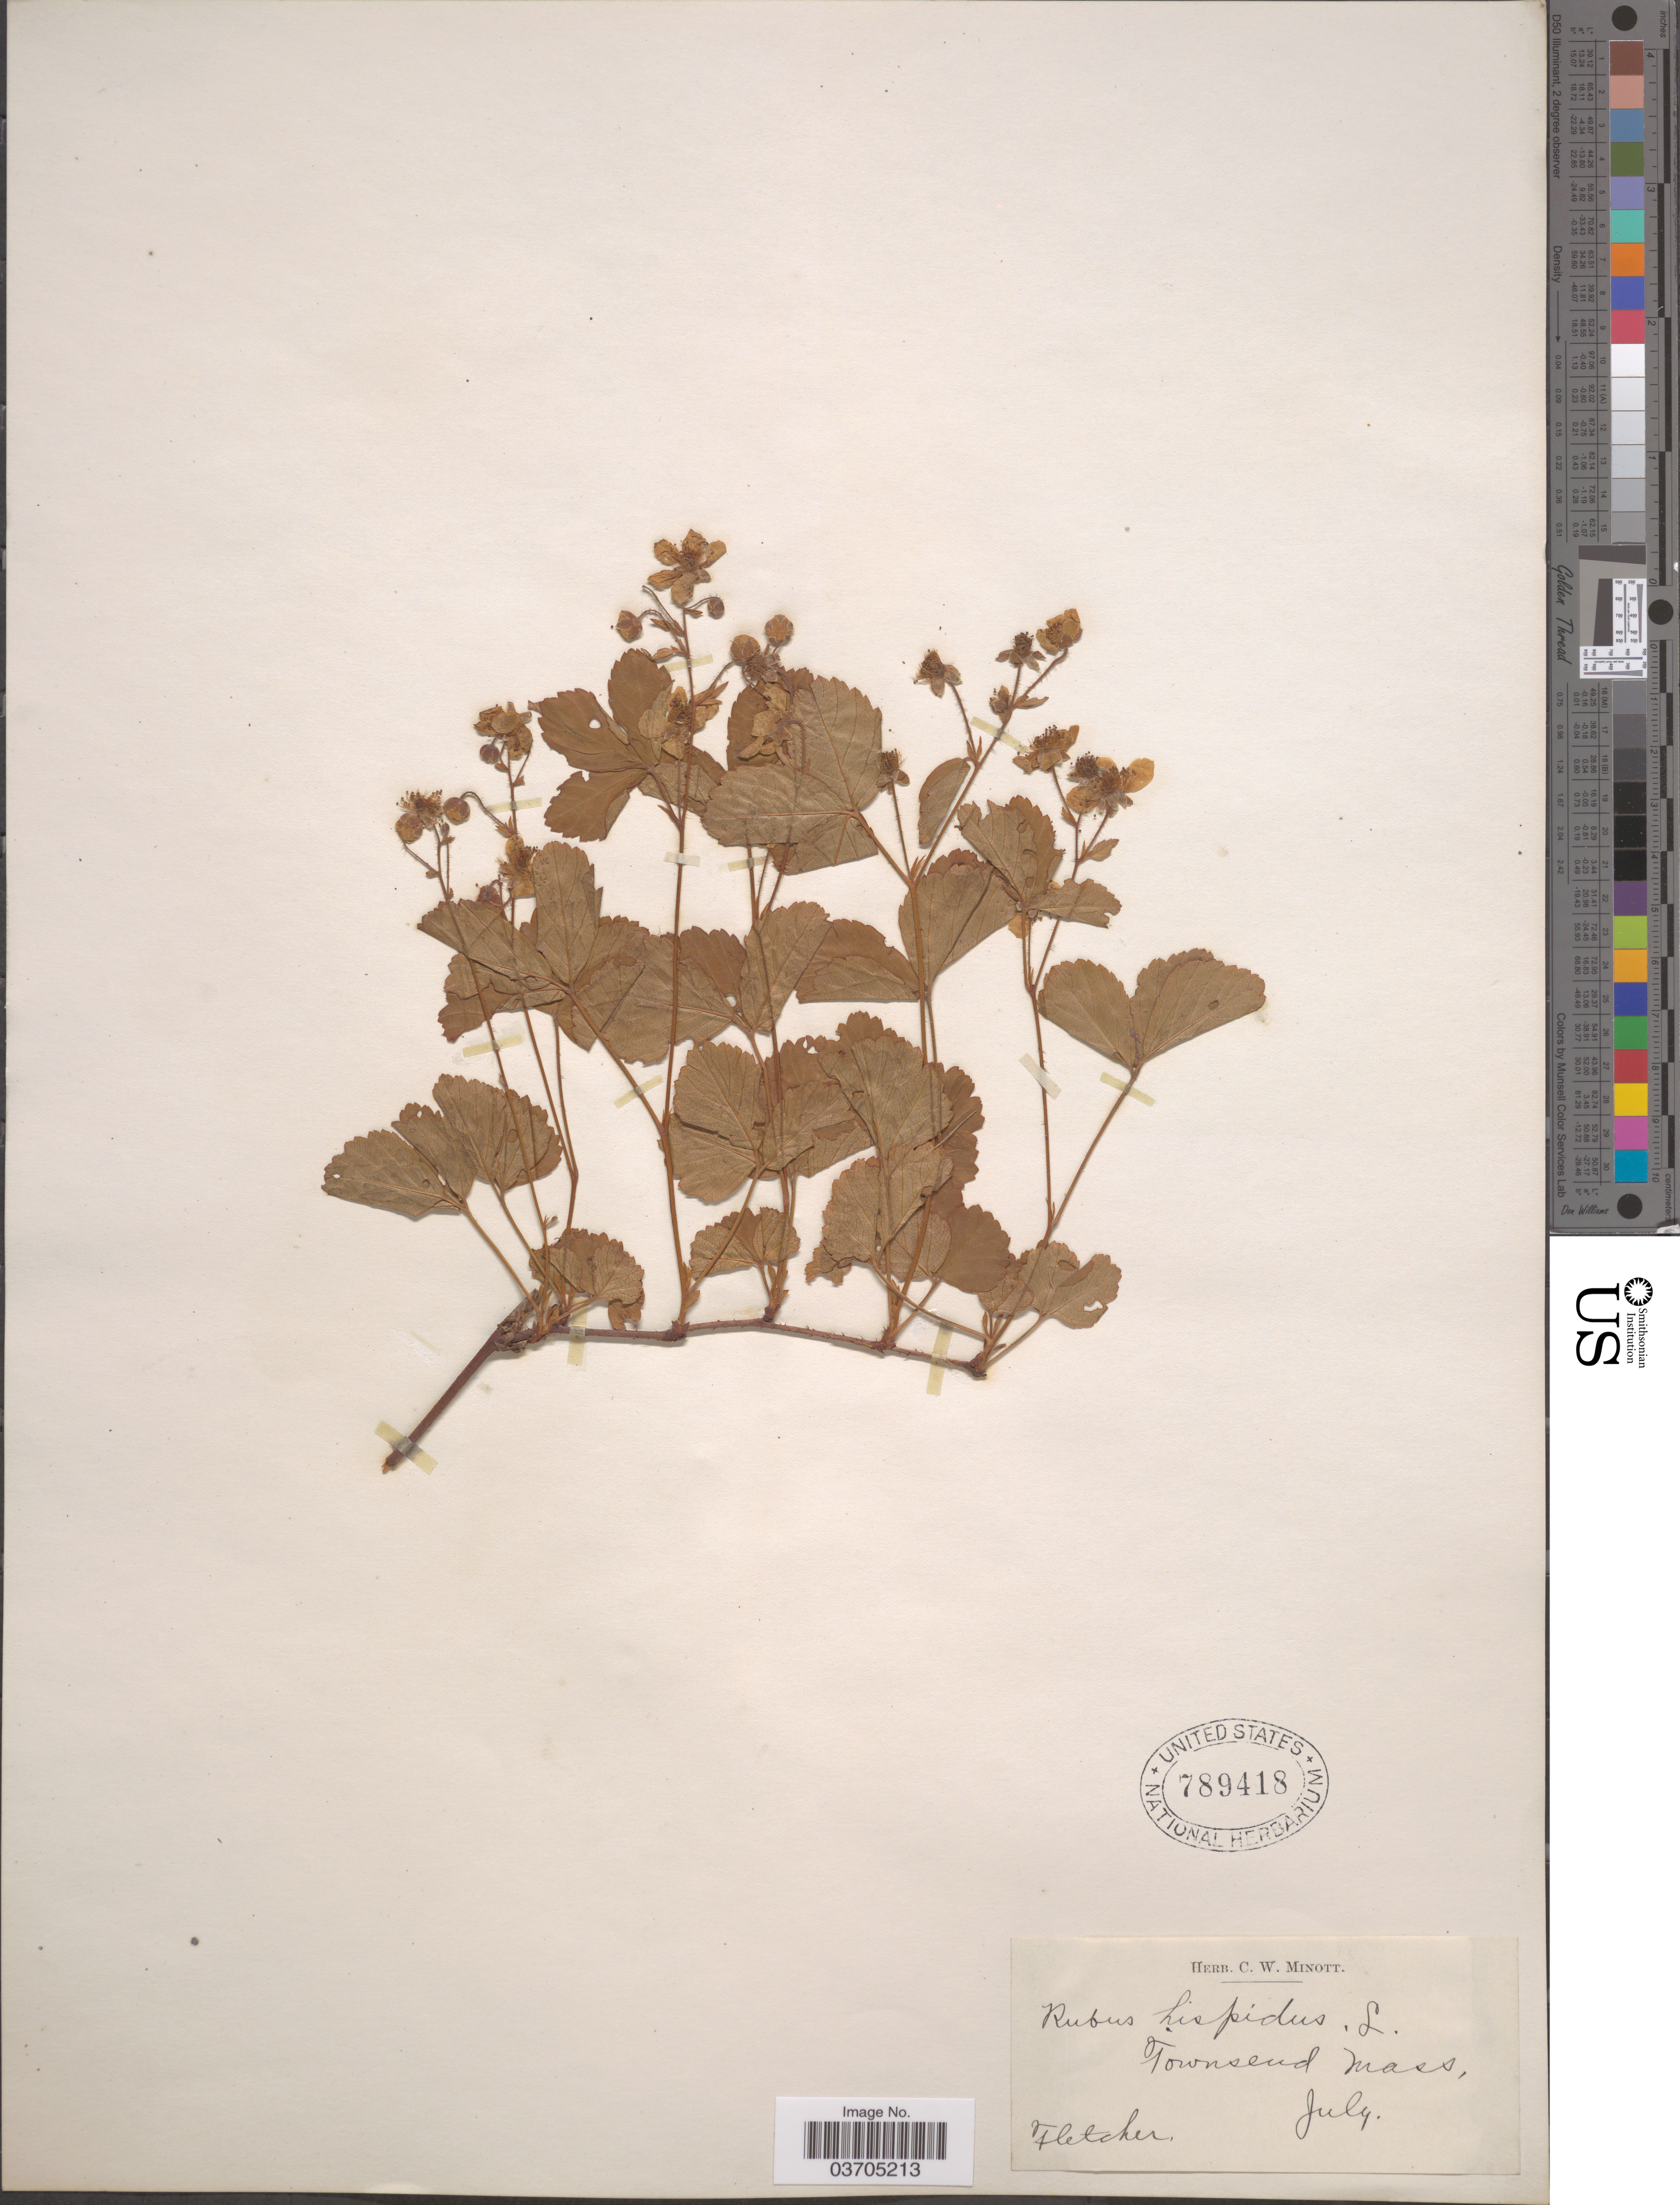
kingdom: Plantae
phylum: Tracheophyta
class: Magnoliopsida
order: Rosales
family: Rosaceae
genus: Rubus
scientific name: Rubus hispidus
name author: L.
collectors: -. Fletcher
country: United States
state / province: Massachusetts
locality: Townsend.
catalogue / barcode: US 789418